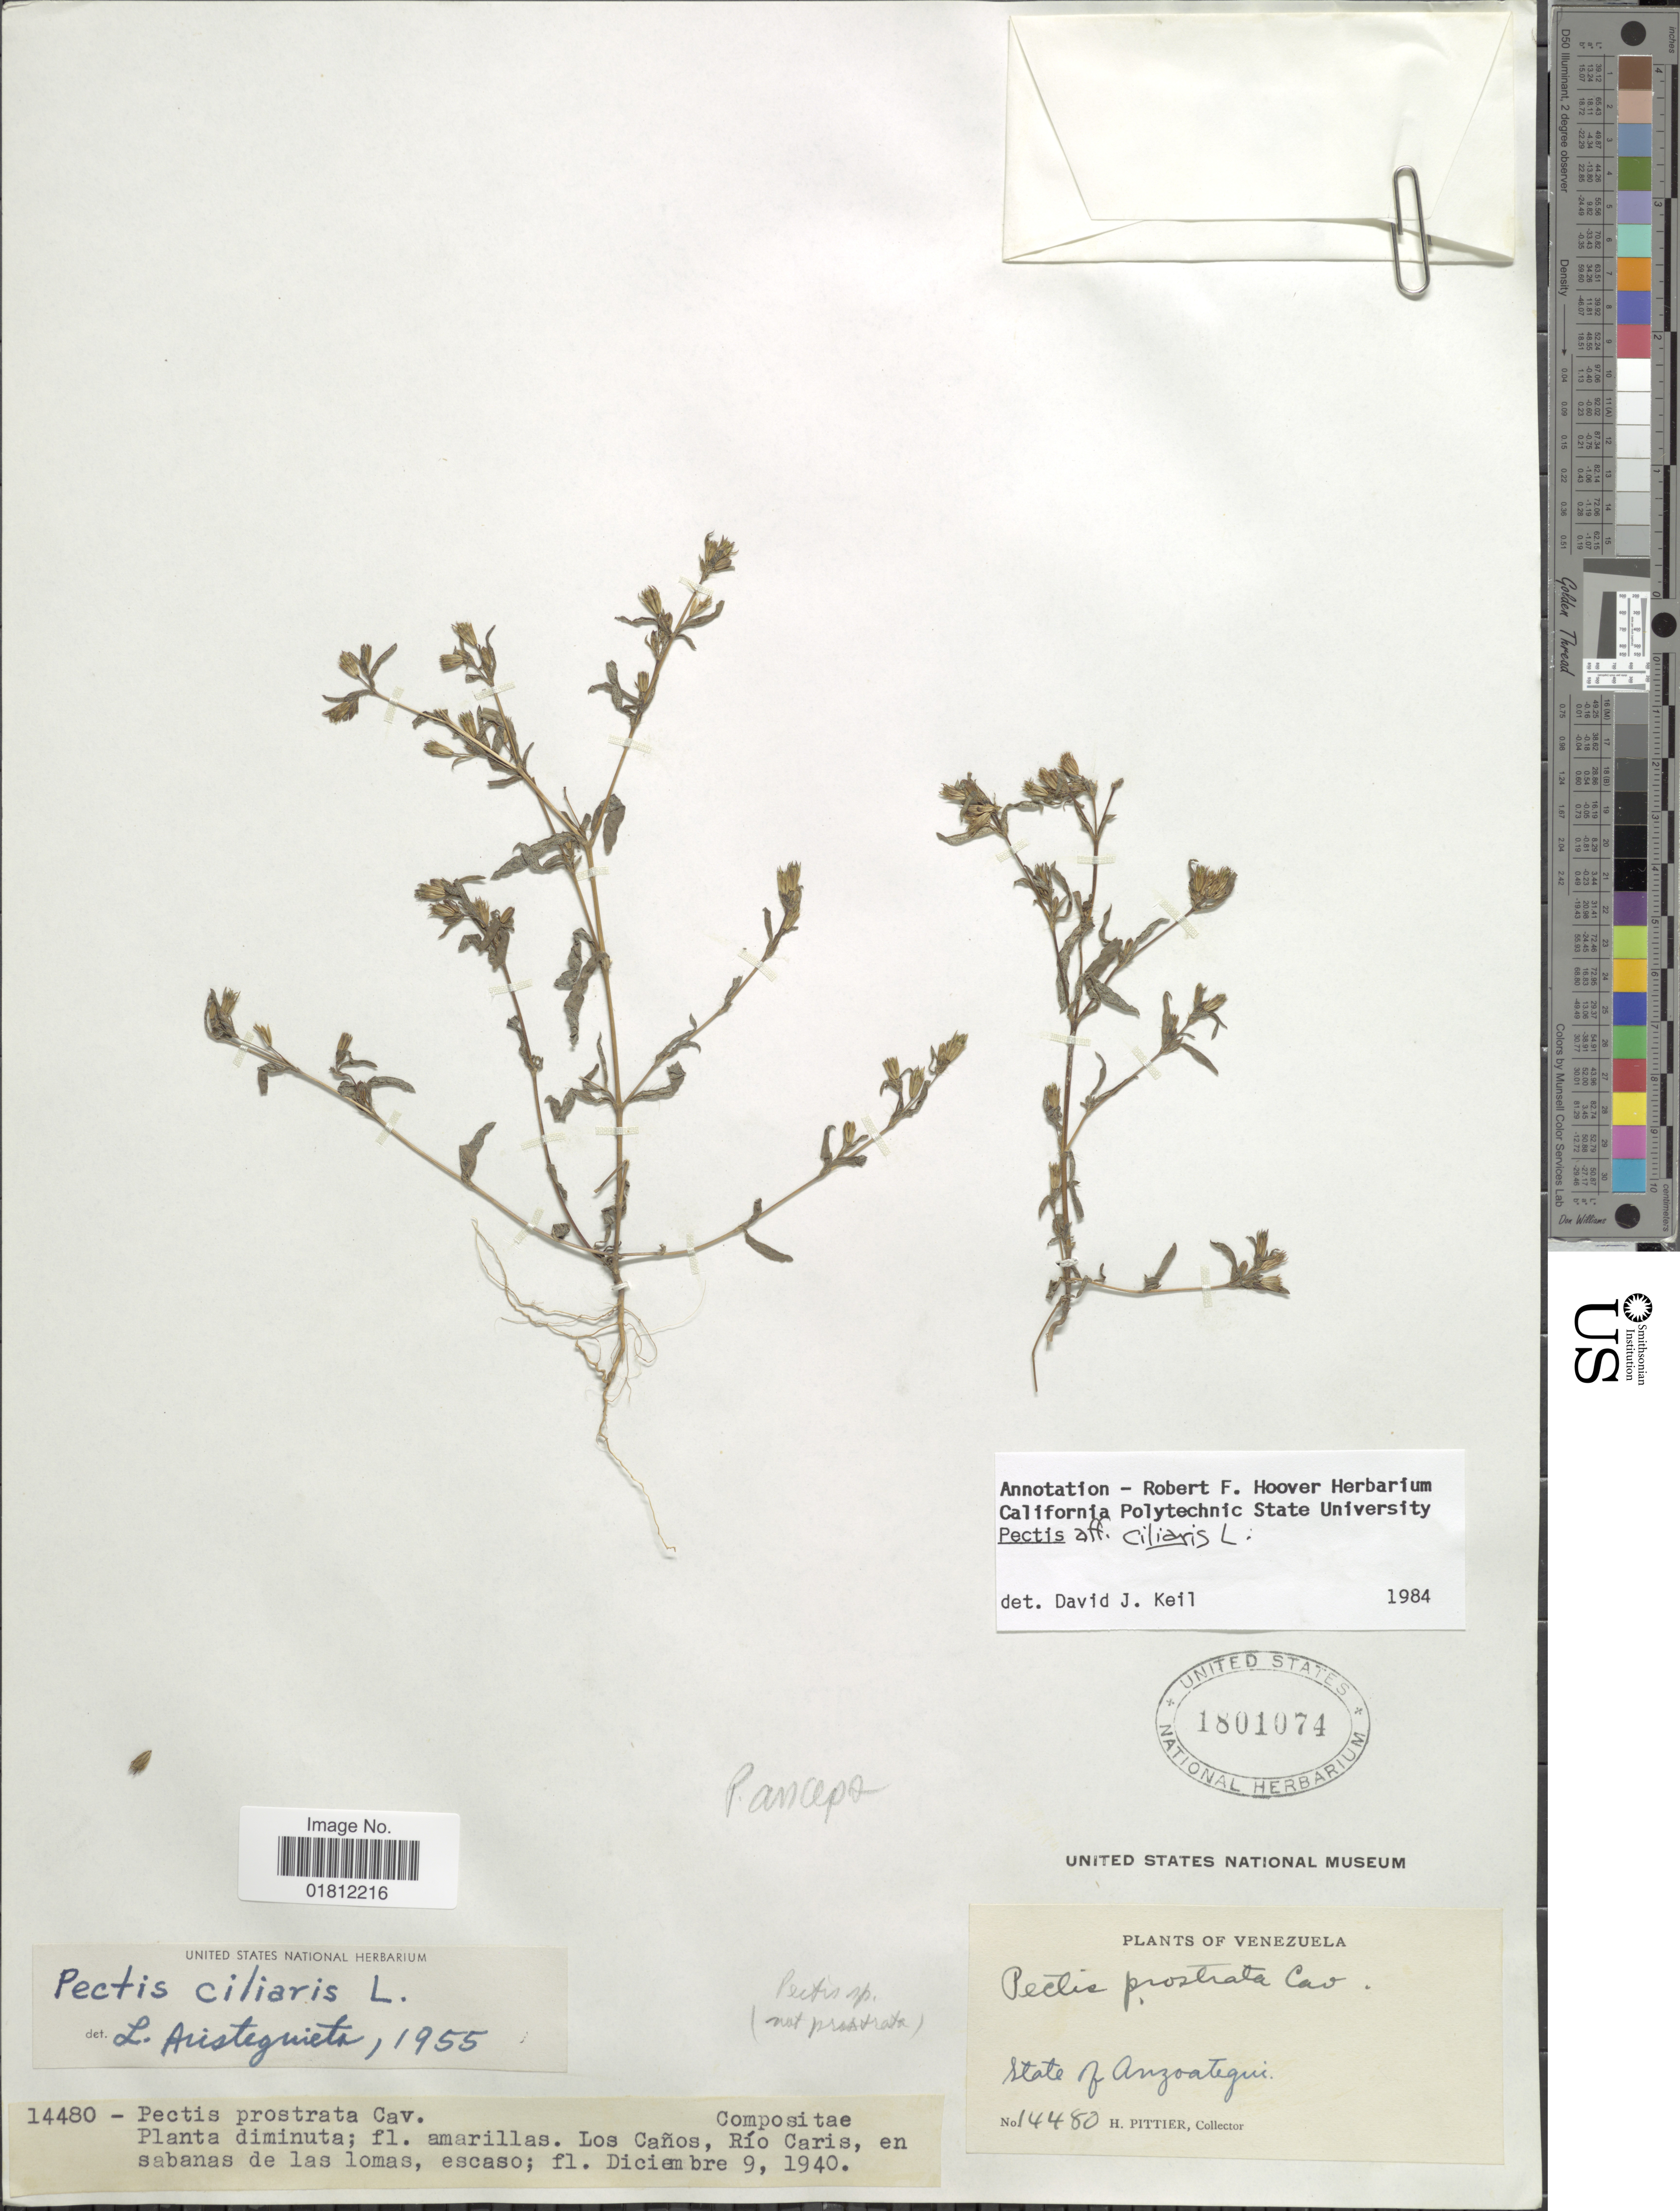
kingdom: Plantae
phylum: Tracheophyta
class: Magnoliopsida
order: Asterales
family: Asteraceae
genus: Pectis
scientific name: Pectis ciliaris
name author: L.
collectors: H. F. Pittier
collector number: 1448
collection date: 1940-12-09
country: Venezuela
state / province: Anzoategui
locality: State of Anzoategui. Los Canos, Rio Caris, sabanas de las lomas, escaso.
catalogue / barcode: US 1801074